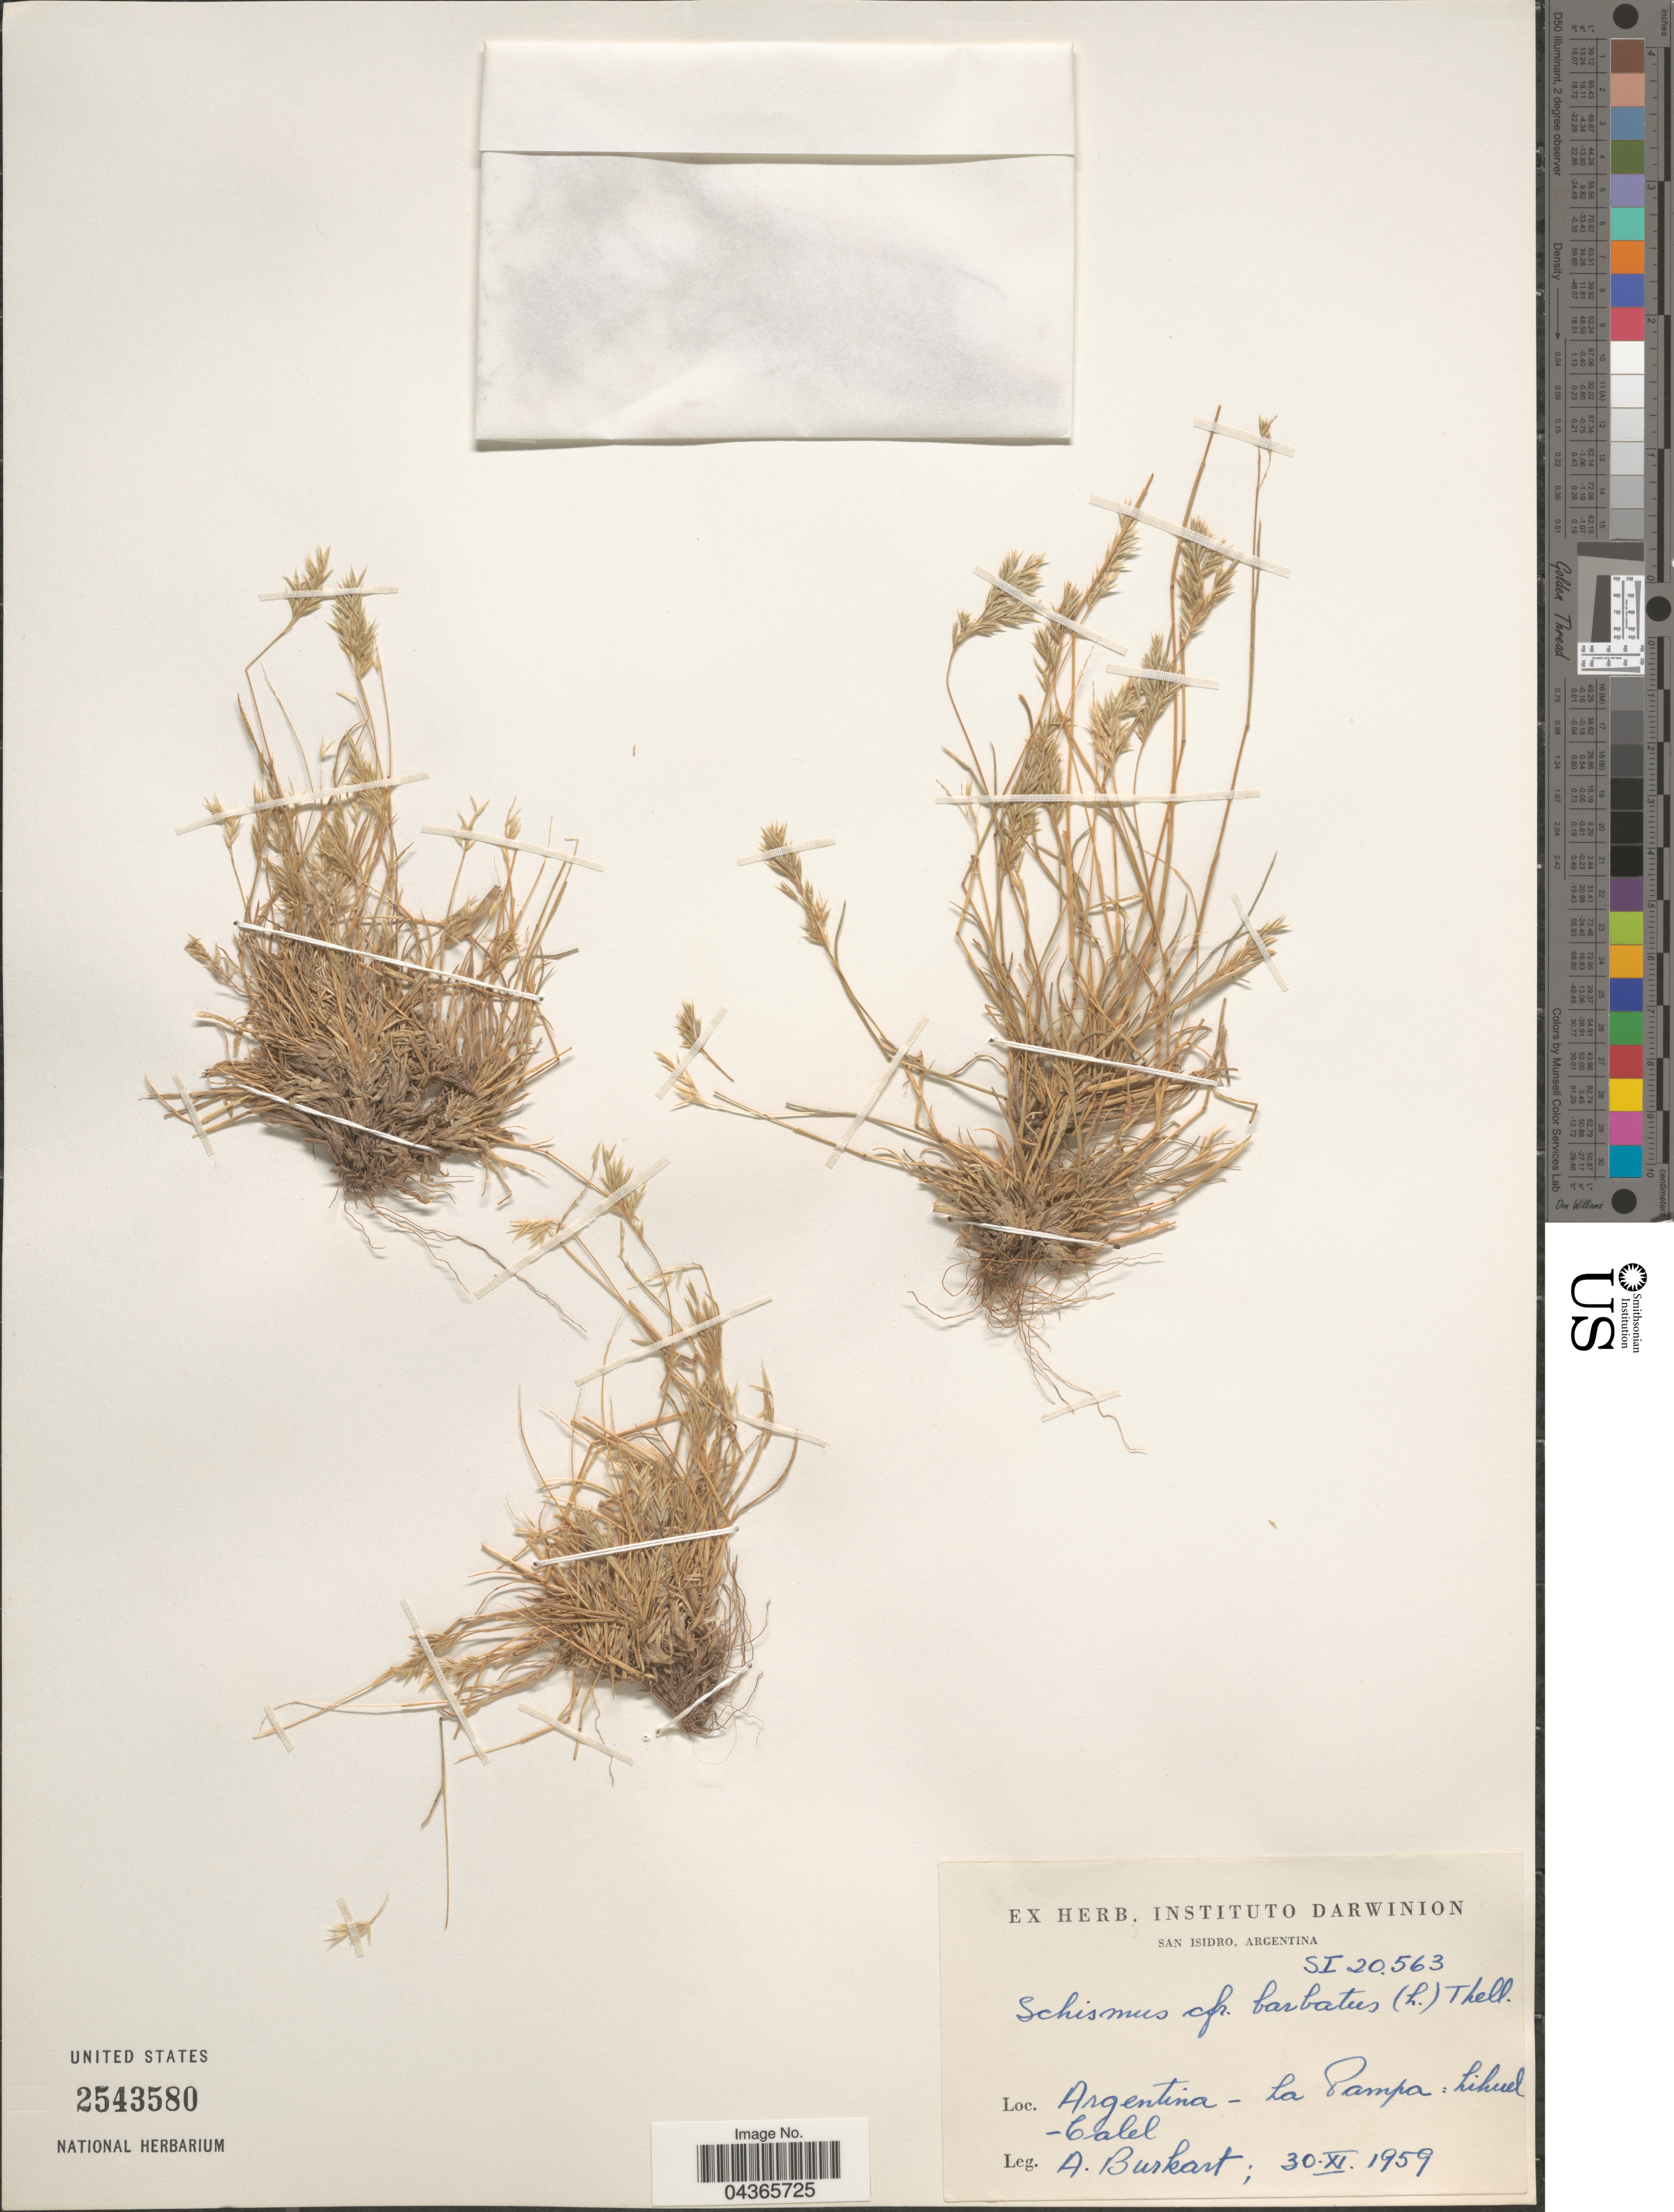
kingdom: Plantae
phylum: Tracheophyta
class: Liliopsida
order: Poales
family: Poaceae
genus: Schismus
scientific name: Schismus barbatus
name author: (L.) Thell.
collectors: A. E. Burkart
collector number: SI20563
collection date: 1959-11-30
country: Argentina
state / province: La Pampa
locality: Lihuel - Calel.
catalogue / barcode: US 2543580